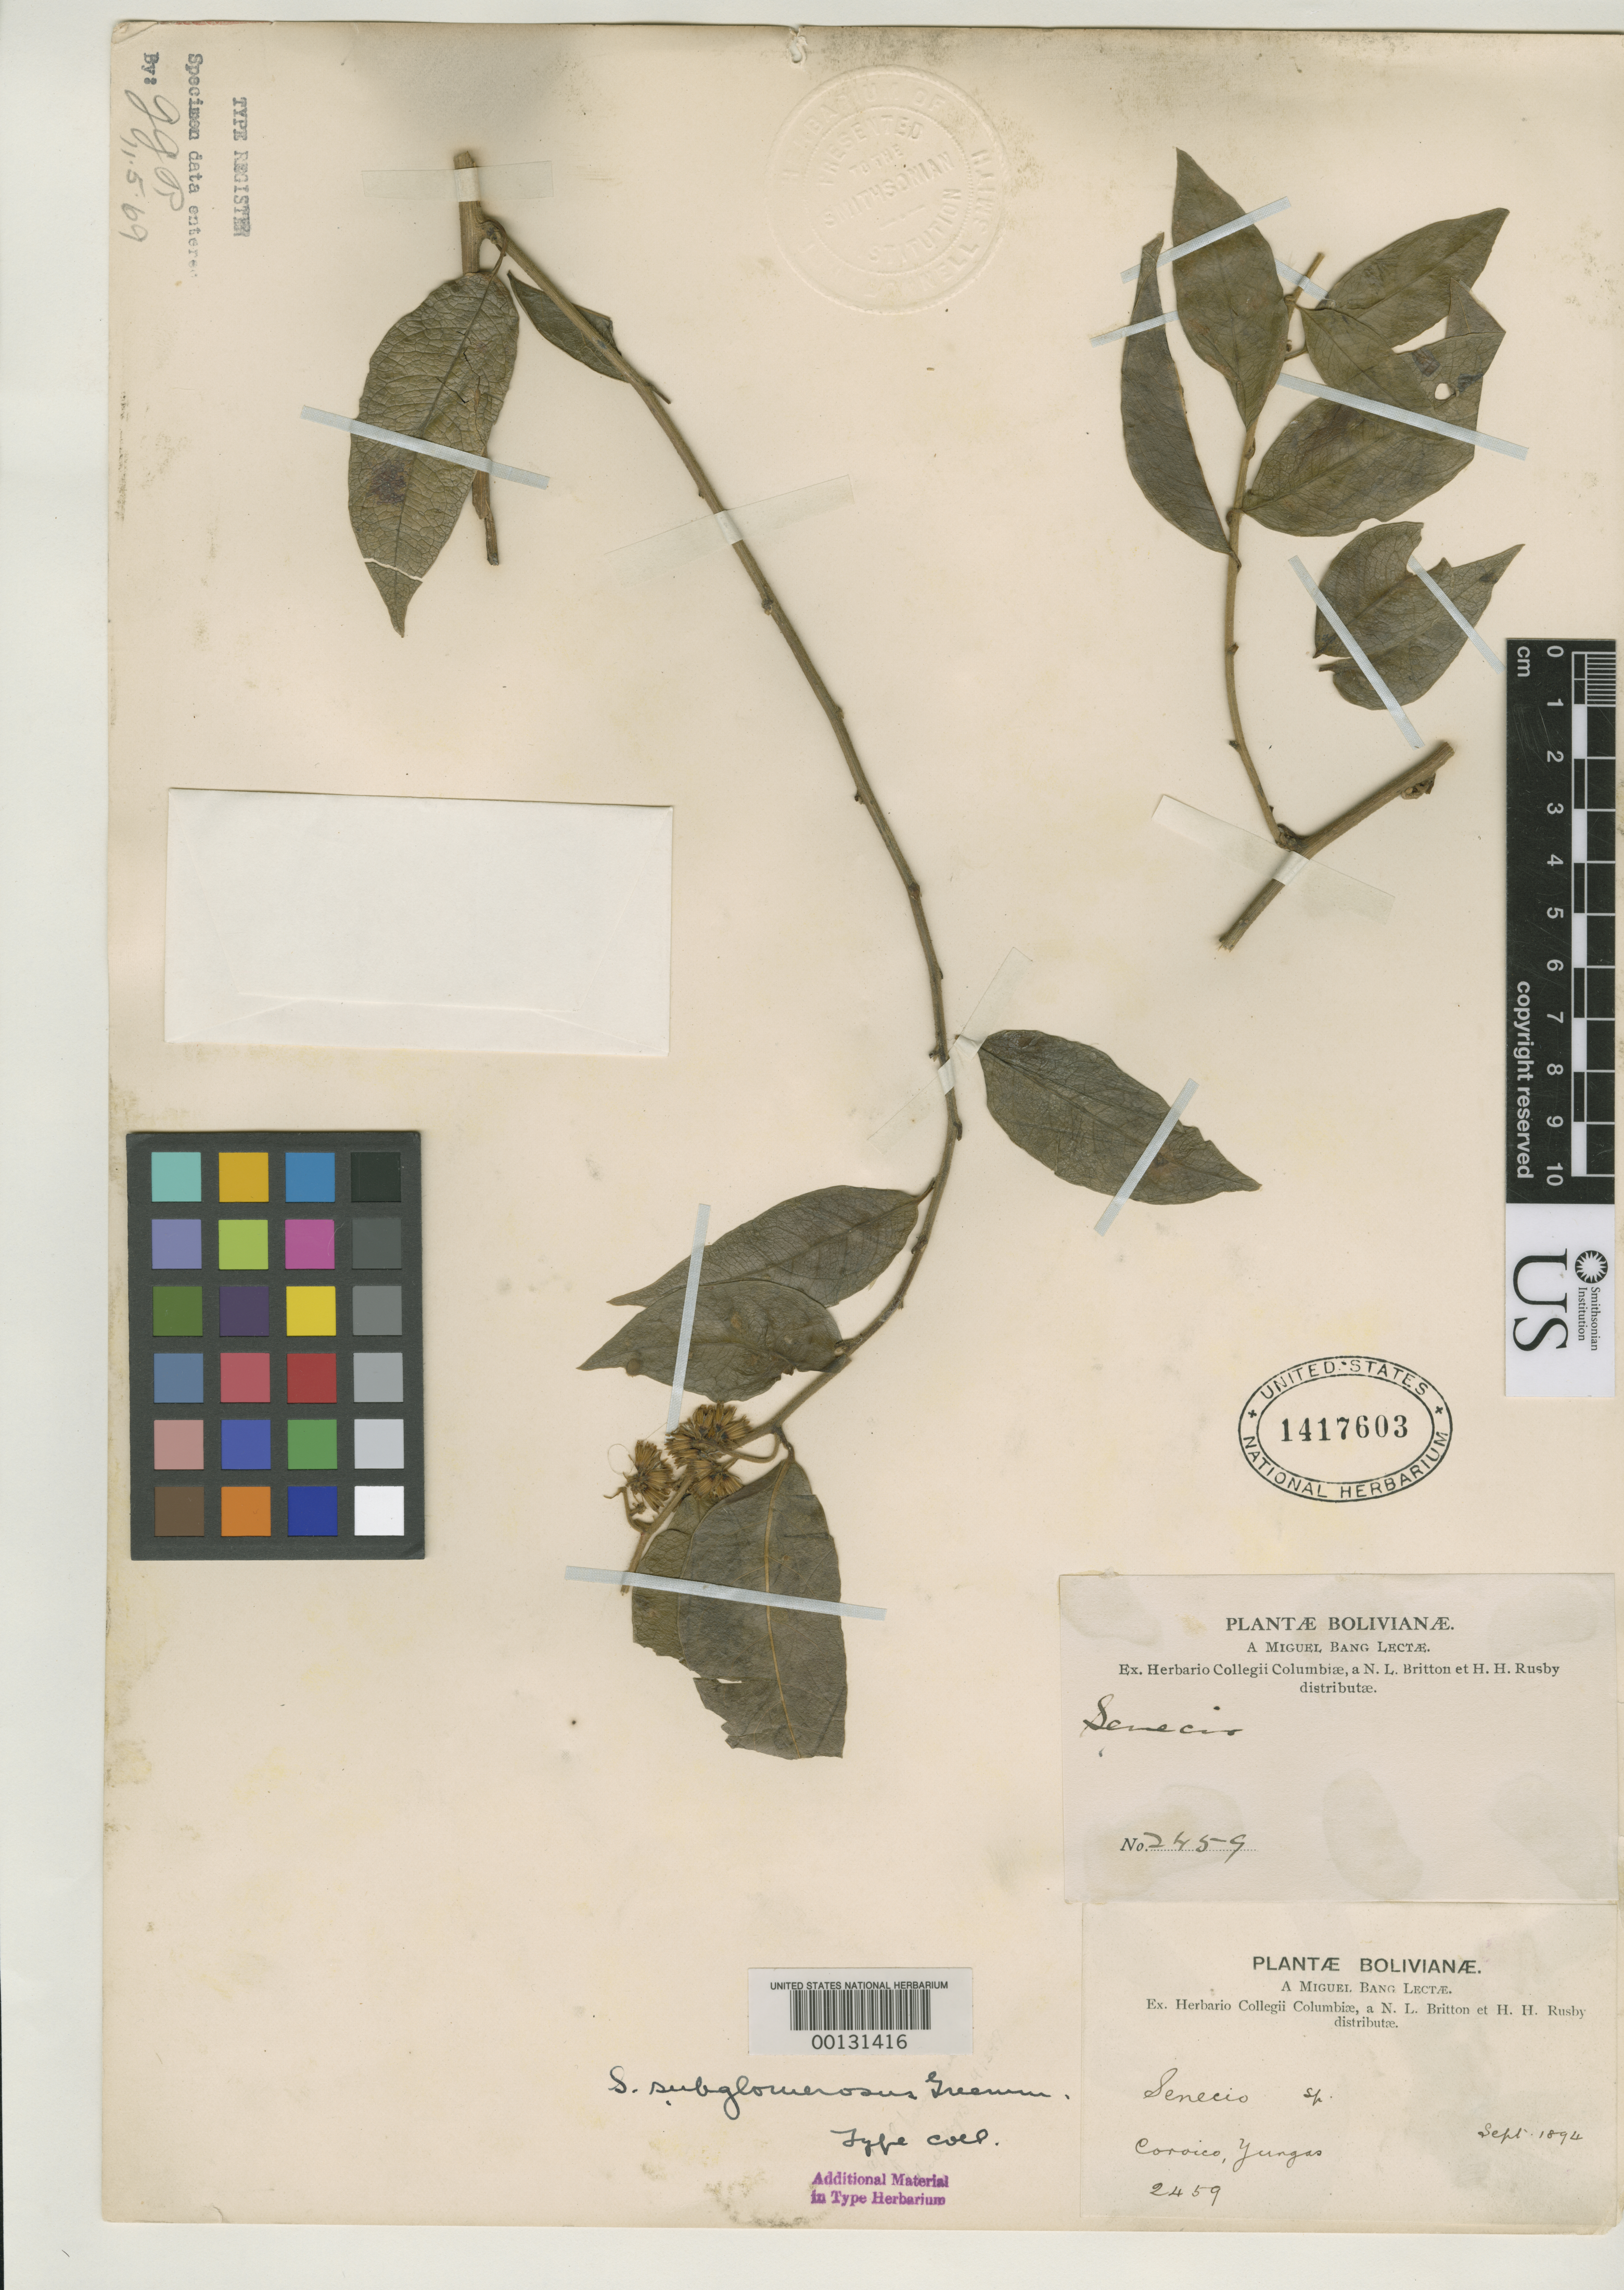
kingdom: Plantae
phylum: Tracheophyta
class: Magnoliopsida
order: Asterales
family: Asteraceae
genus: Senecio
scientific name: Senecio subglomerosus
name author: Greenm.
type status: Isotype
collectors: M. Bang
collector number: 2459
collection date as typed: Sep 1894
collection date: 1894-09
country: Bolivia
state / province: La Paz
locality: Coroico, Yungas.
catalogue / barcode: US 1417603